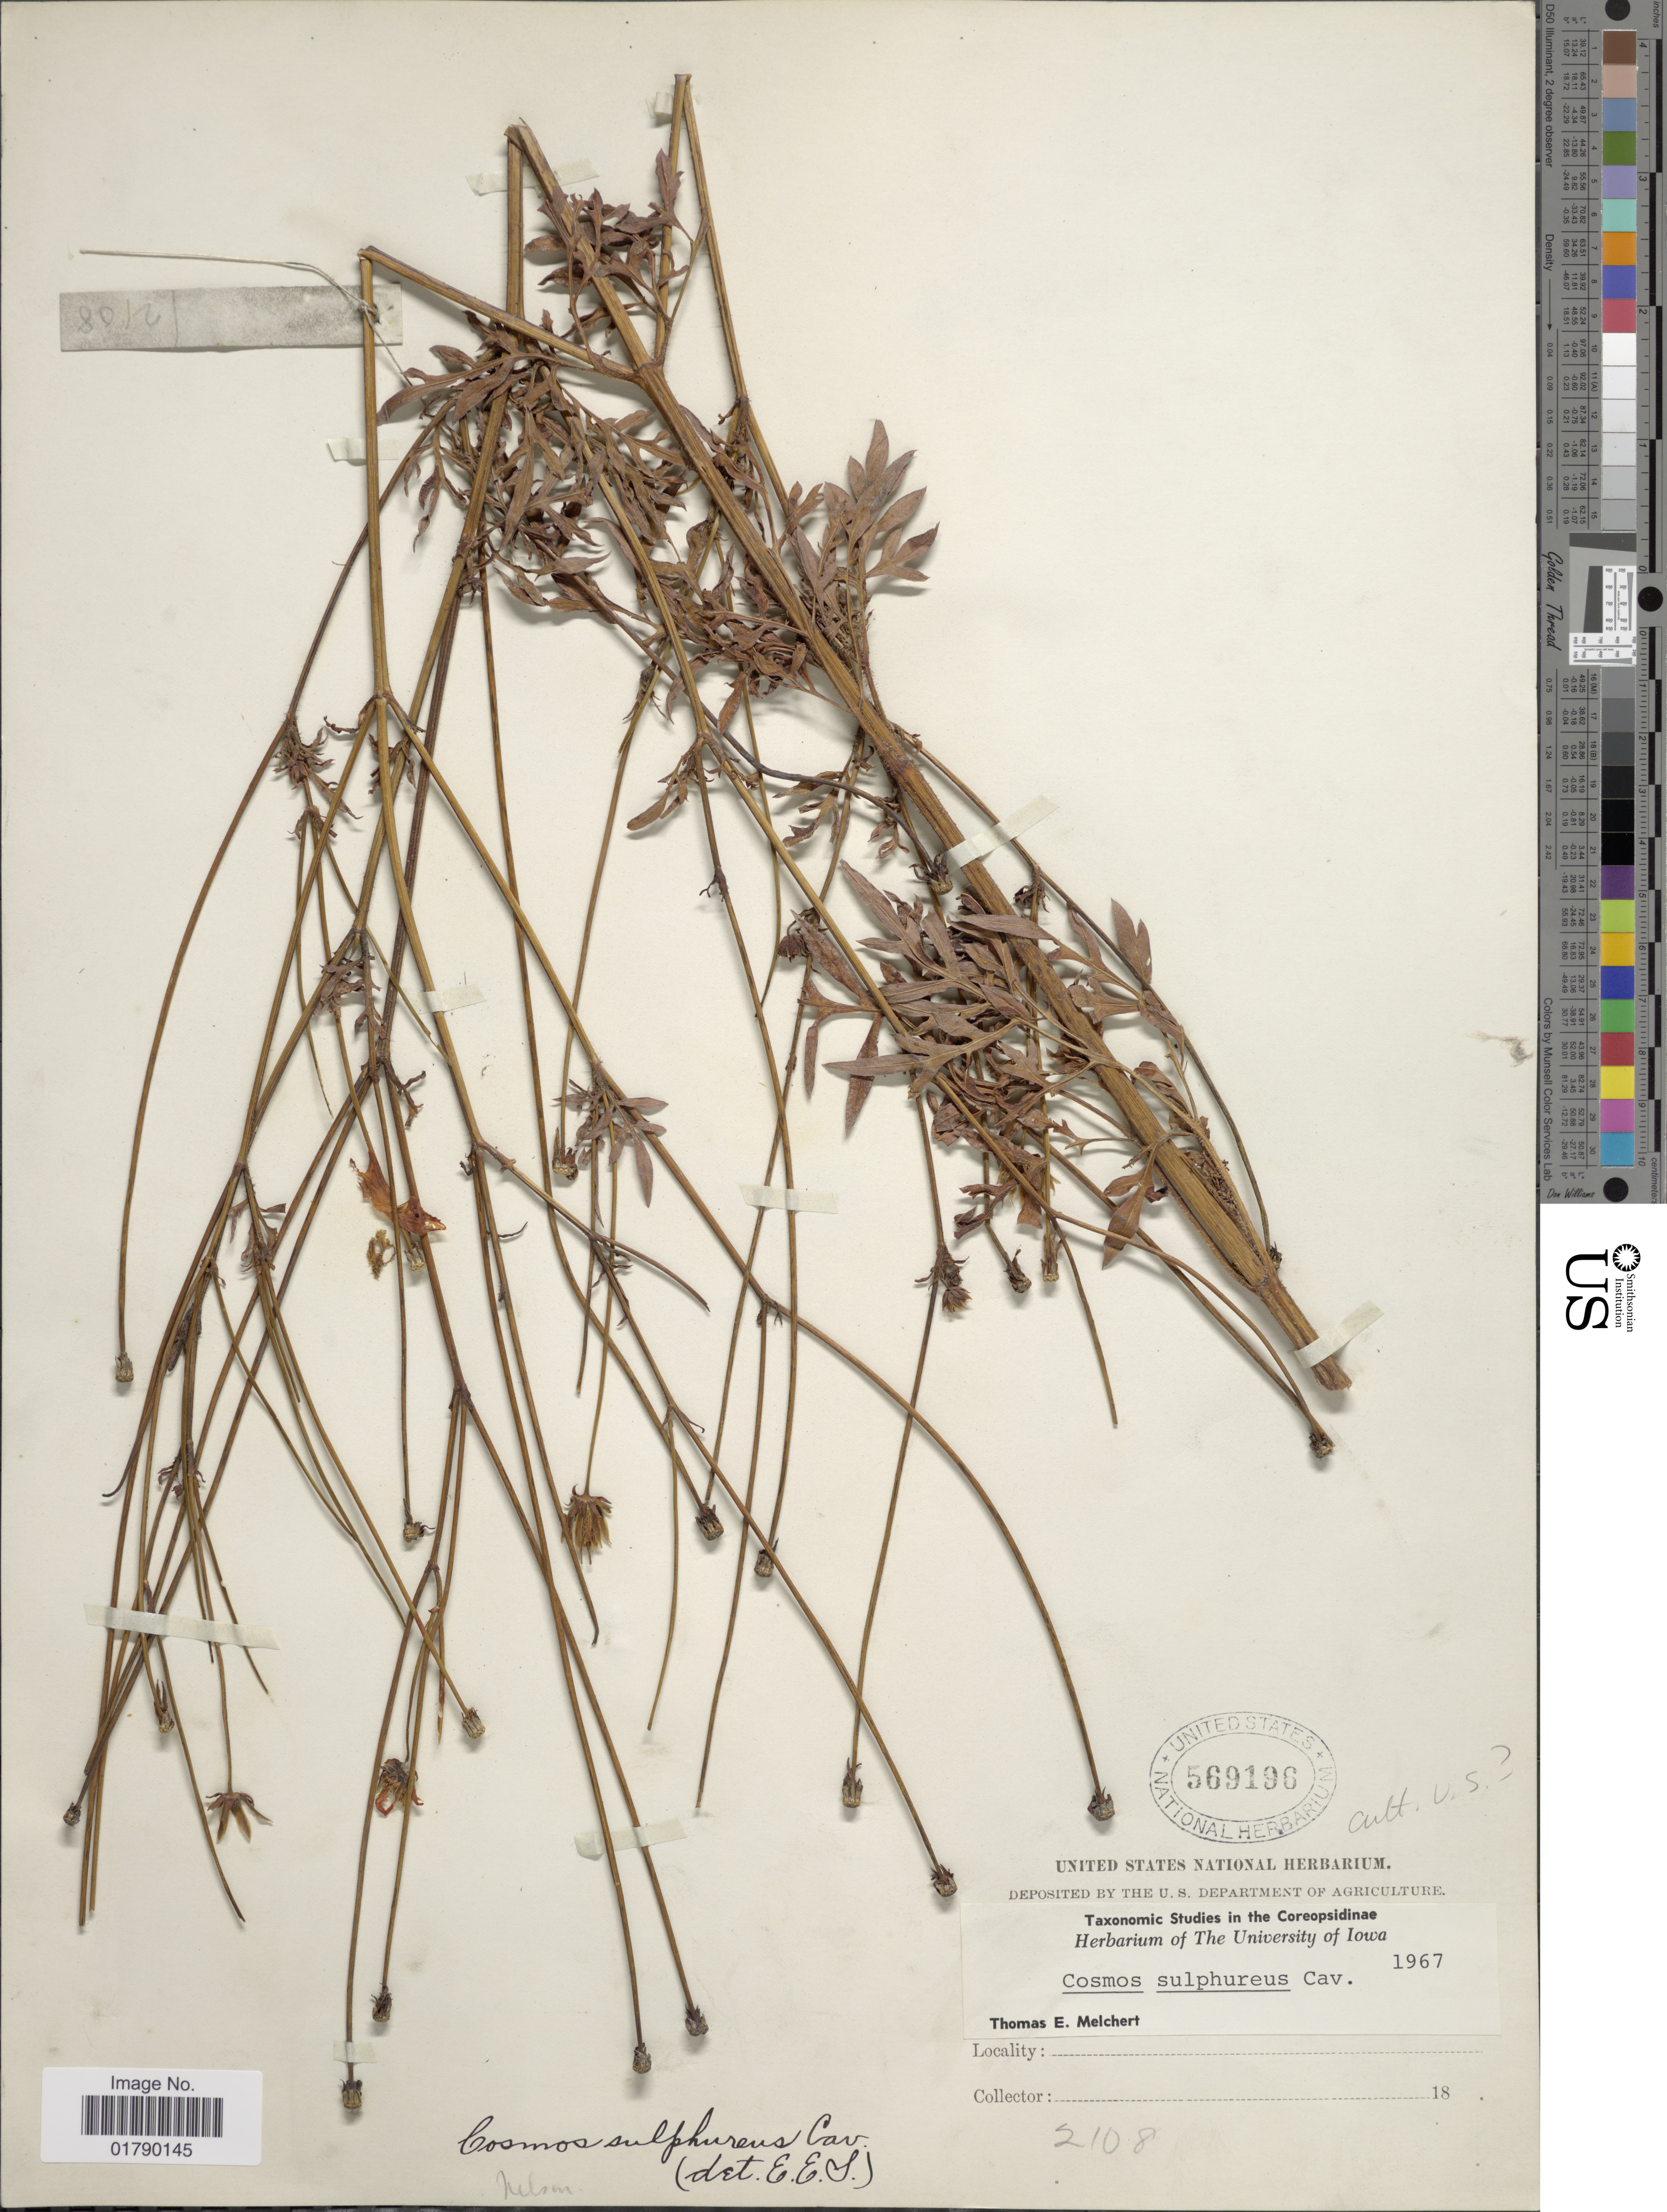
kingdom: Plantae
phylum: Tracheophyta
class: Magnoliopsida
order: Asterales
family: Asteraceae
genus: Cosmos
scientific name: Cosmos sulphureus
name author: Cav.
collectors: T. Melchert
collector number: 2108?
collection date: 1967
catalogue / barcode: US 569196